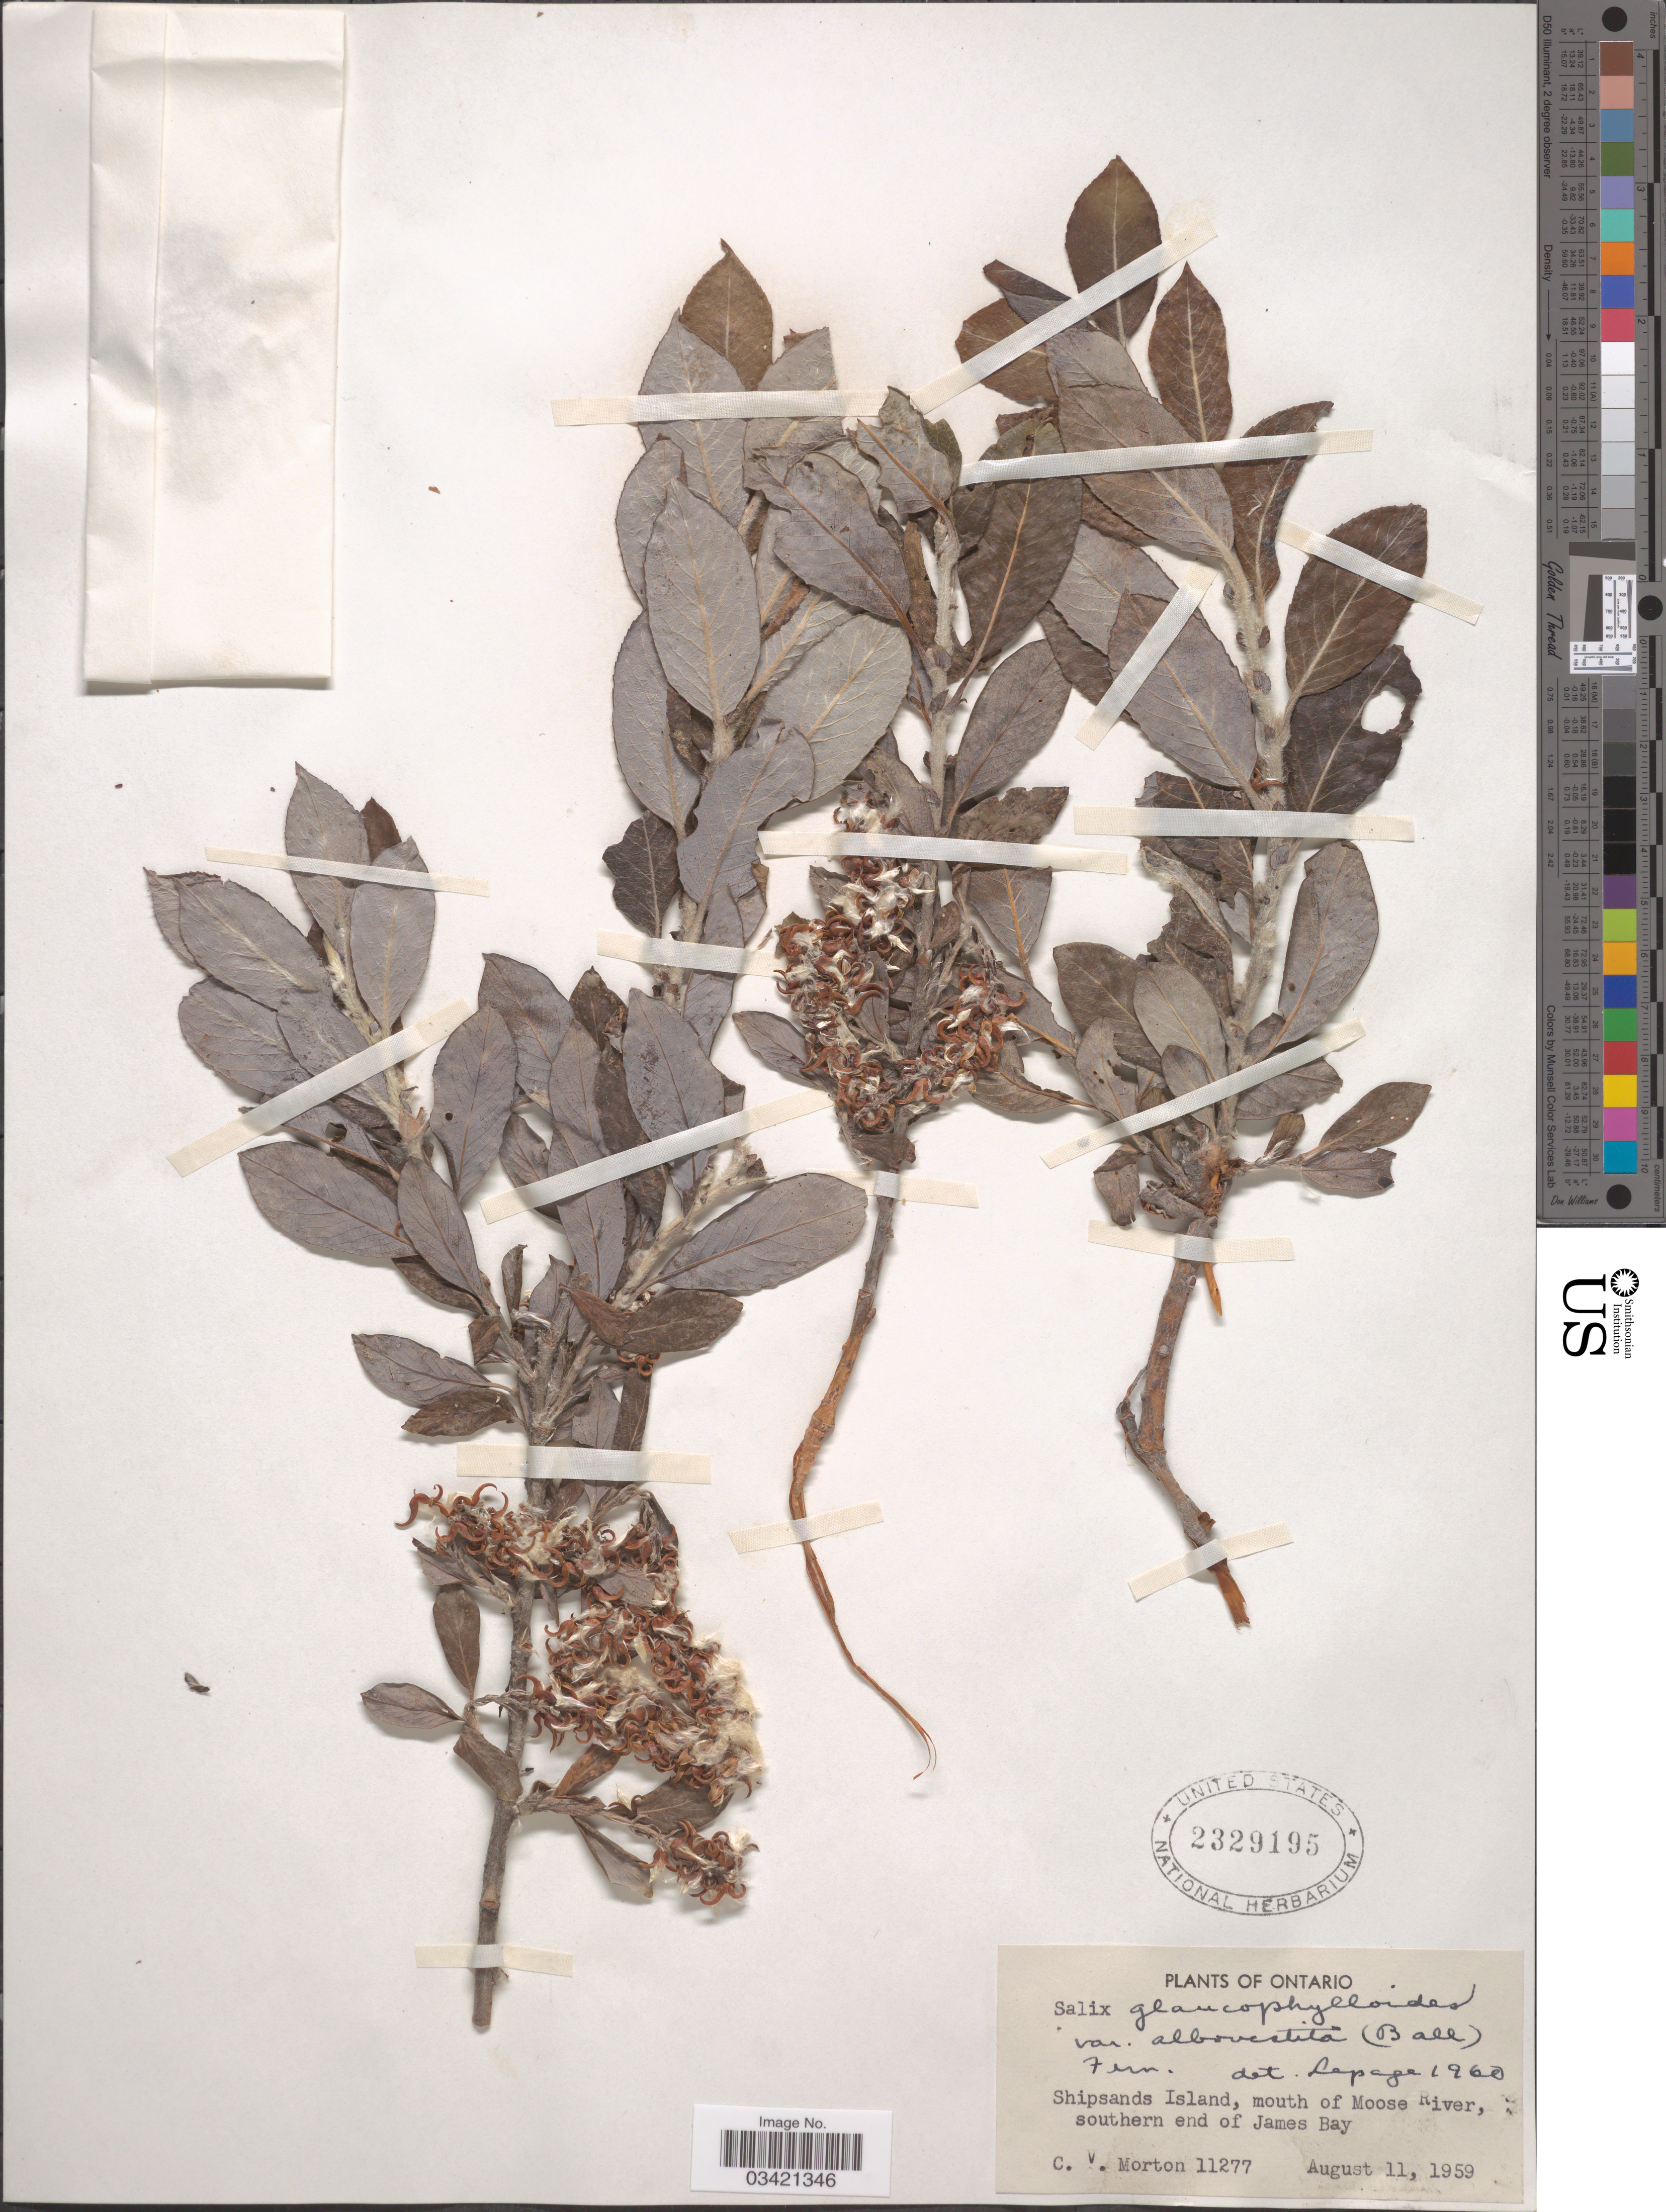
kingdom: Plantae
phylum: Tracheophyta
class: Magnoliopsida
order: Malpighiales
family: Salicaceae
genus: Salix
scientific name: Salix glaucophylloides var. albovestita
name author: (C.R. Ball) Fernald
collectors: C. V. Morton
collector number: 11277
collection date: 1959-08-11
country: Canada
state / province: Ontario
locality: Shipsands Island, mouth of Moose River, southern end of James Bay.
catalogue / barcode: US 2329195